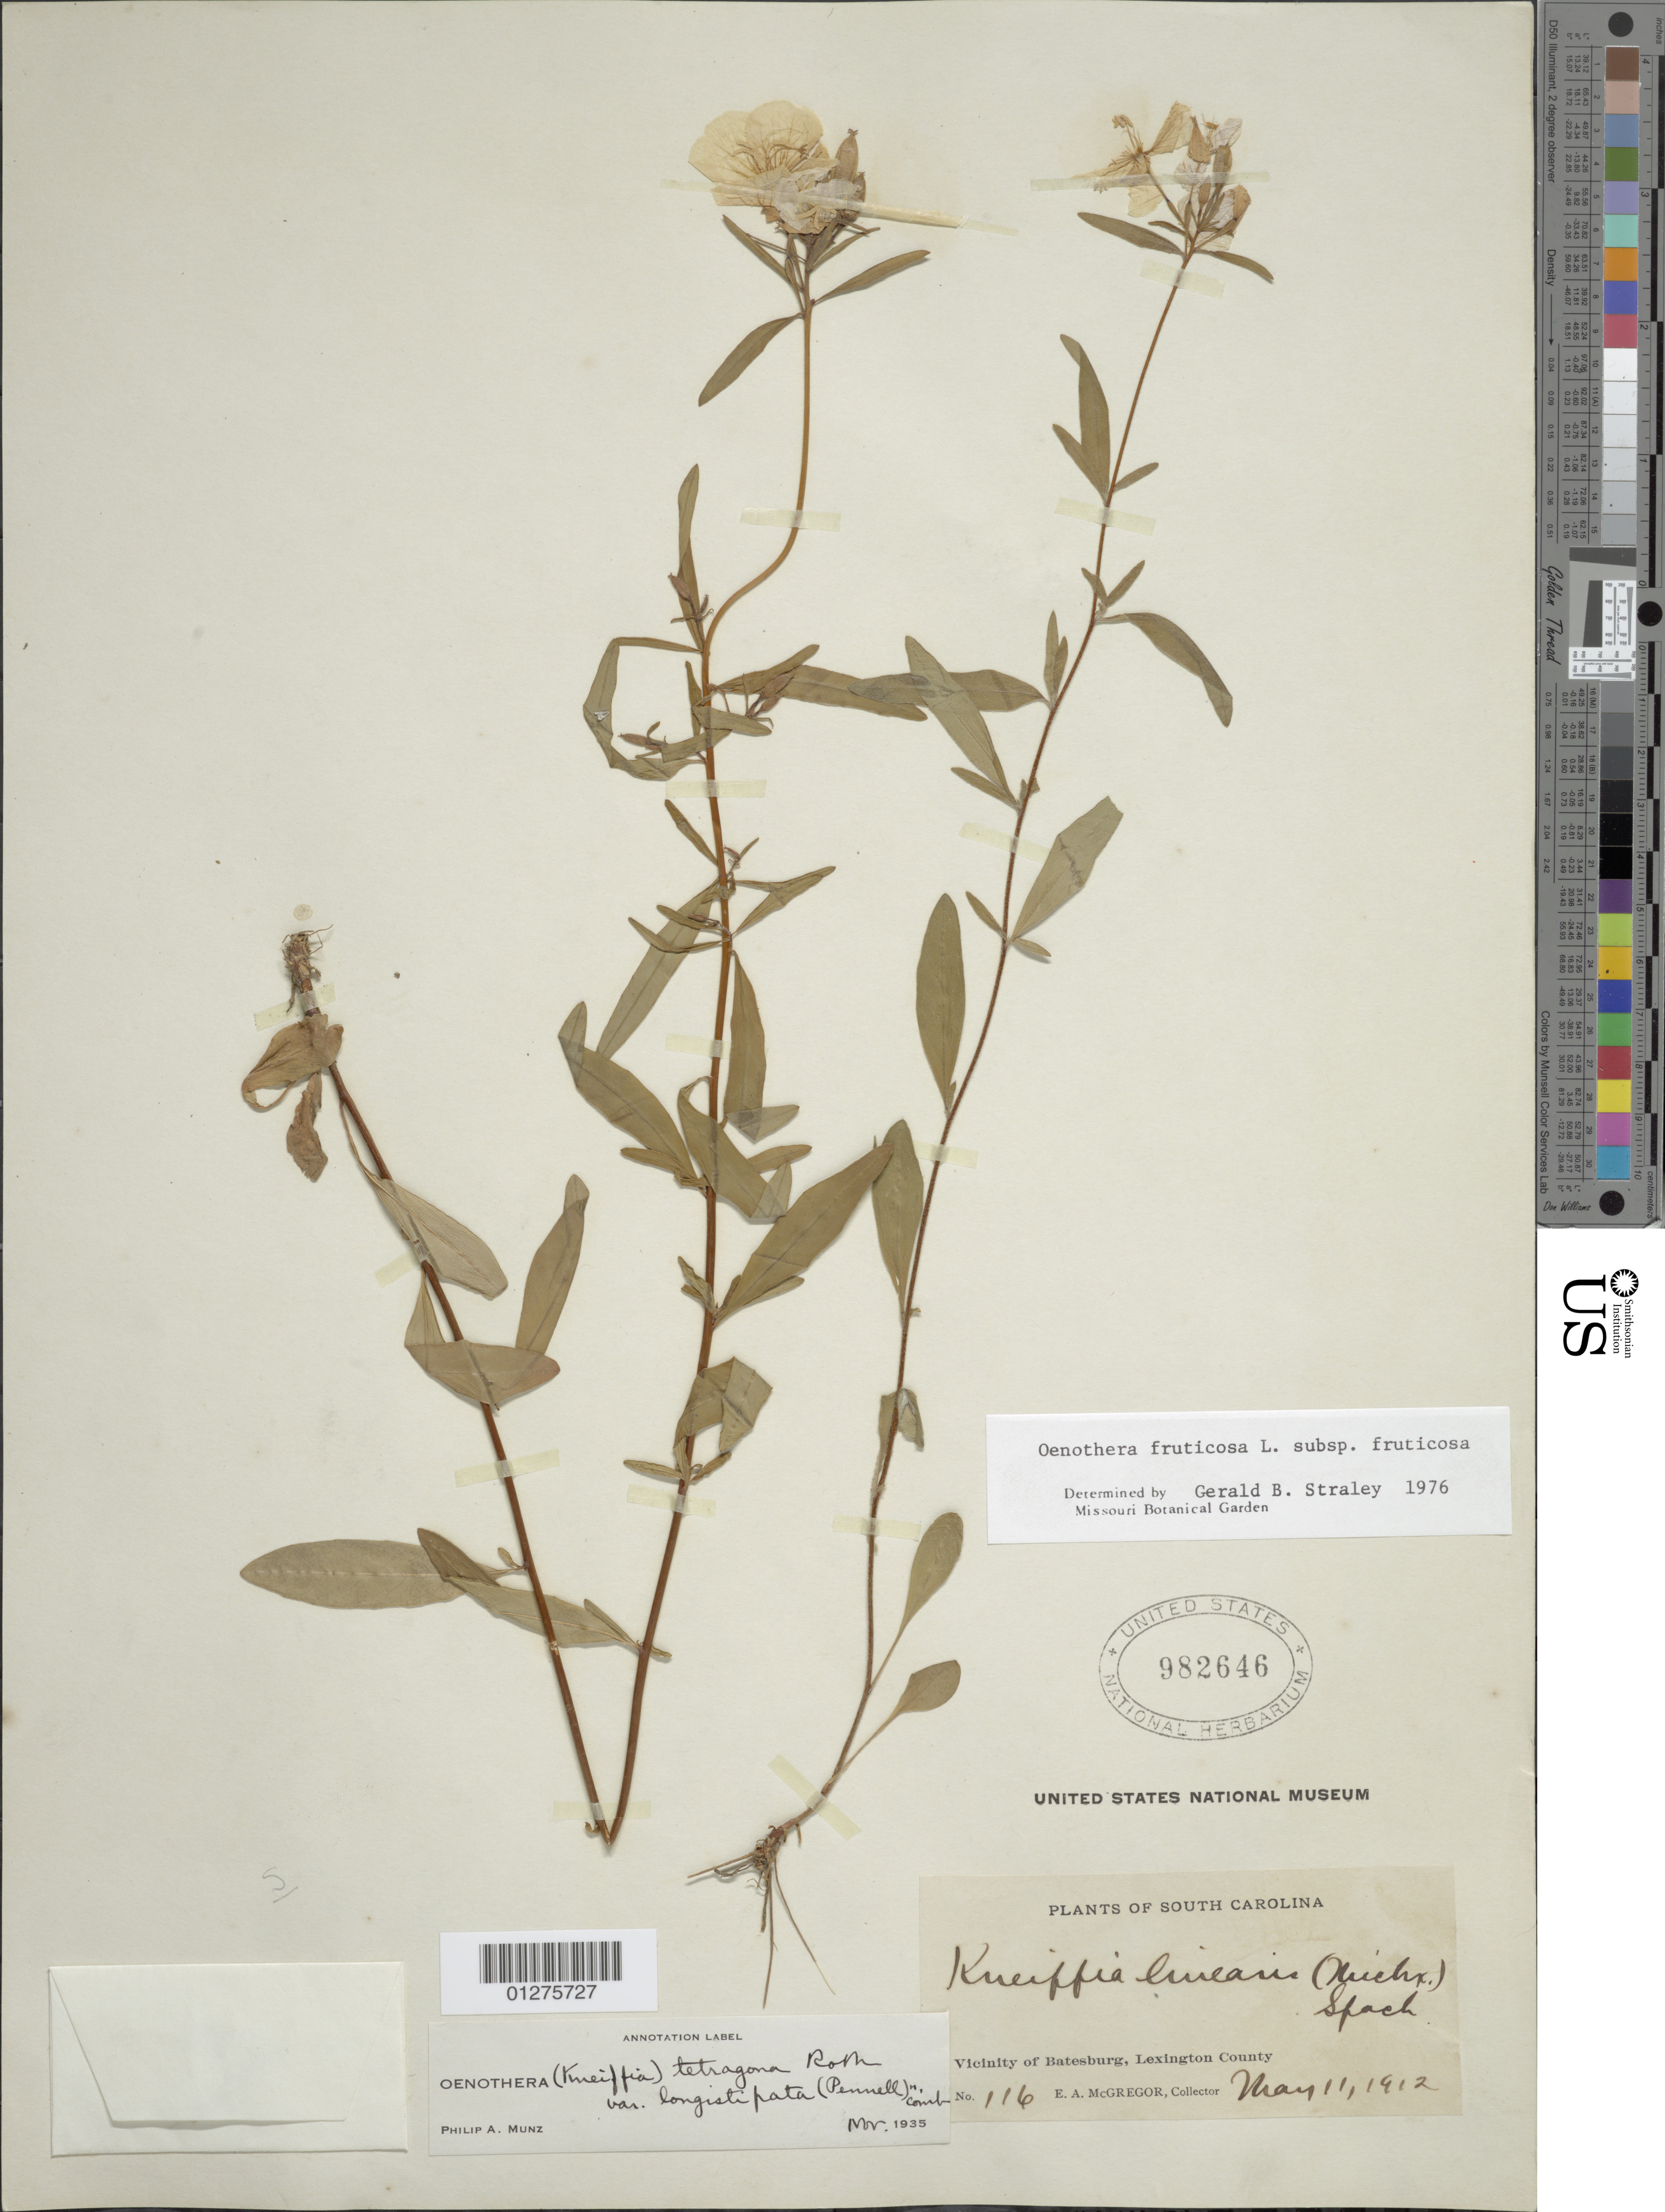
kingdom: Plantae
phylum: Tracheophyta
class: Magnoliopsida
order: Myrtales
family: Onagraceae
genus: Oenothera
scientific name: Oenothera fruticosa subsp. fruticosa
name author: L.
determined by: Straley, G. B.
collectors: E. A. McGregor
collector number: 116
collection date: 1912-05-11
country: United States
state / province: South Carolina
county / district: Lexington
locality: Vicinity of Batesburg.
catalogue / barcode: US 982646